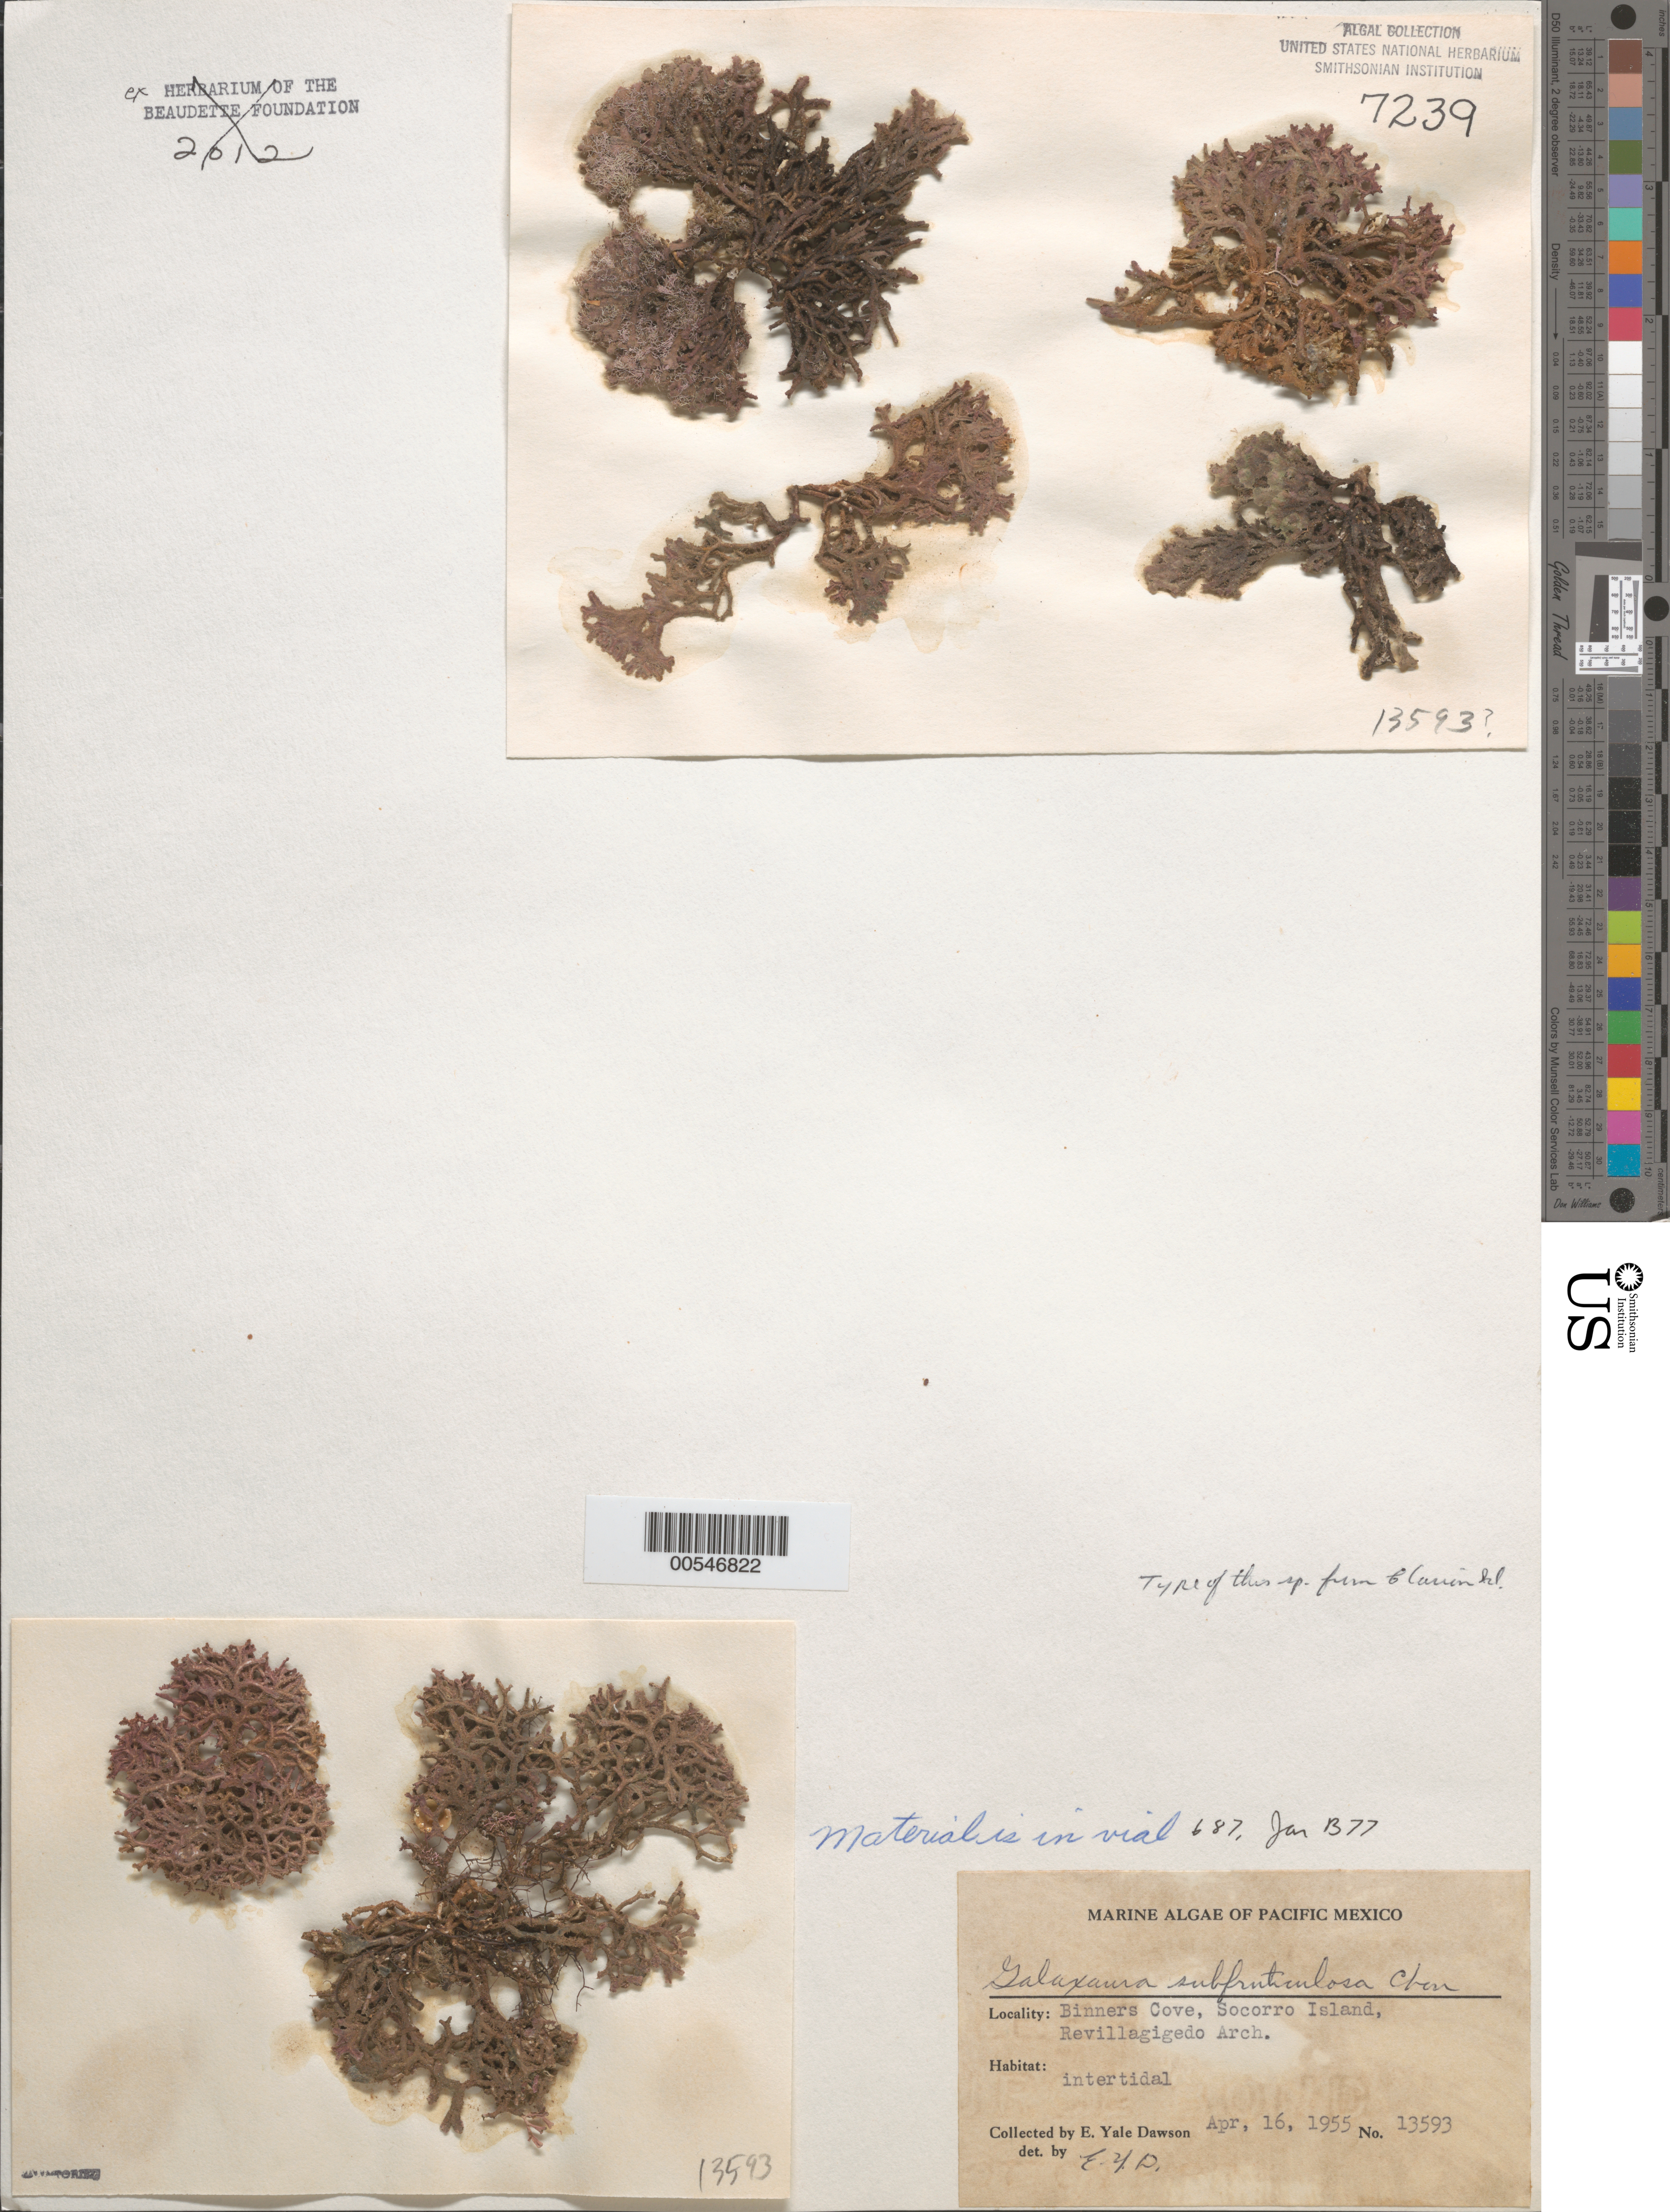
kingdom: Plantae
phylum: Rhodophyta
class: Florideophyceae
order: Nemaliales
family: Galaxauraceae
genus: Galaxaura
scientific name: Galaxaura rugosa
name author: (Ellis & Sol.) J.V.Lamouroux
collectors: E. Y. Dawson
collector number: EYD 13593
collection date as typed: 16 Apr 1955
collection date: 1955-04-16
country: Mexico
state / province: Colima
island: Isla Socorro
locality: Binners Cove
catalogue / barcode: US 7239